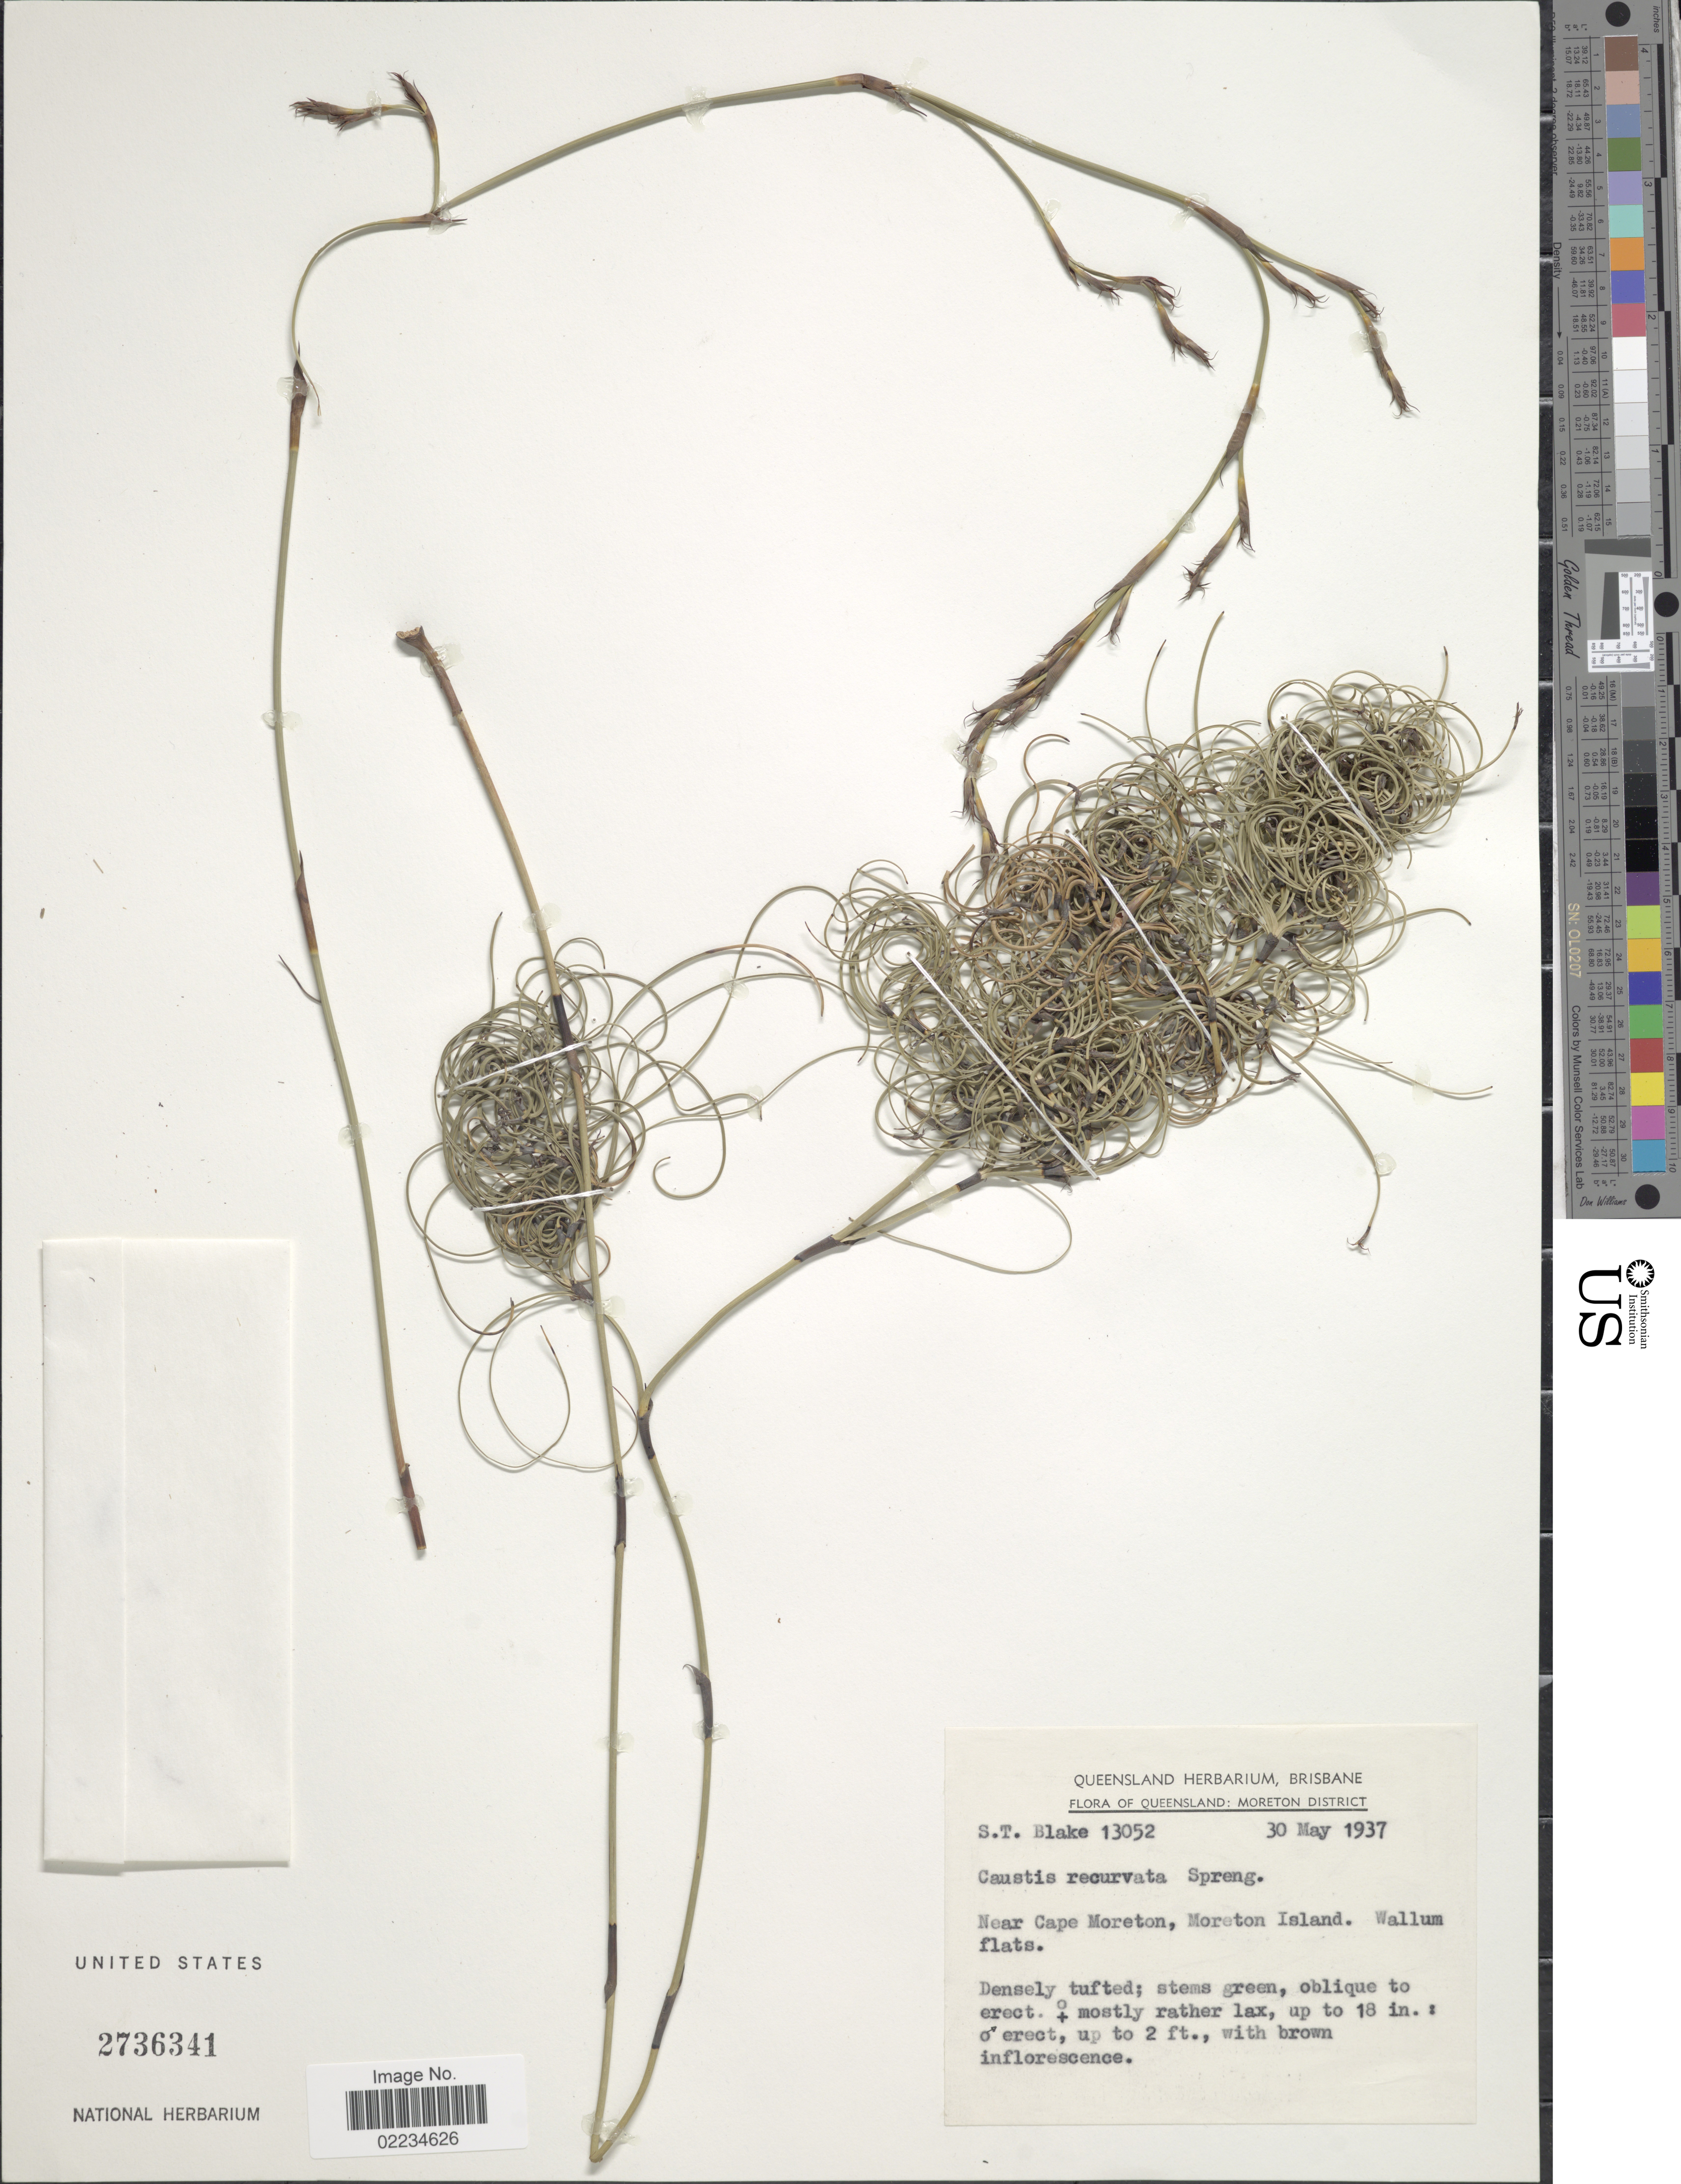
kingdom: Plantae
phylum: Tracheophyta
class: Liliopsida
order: Poales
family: Cyperaceae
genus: Caustis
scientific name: Caustis recurvata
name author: Spreng.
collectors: S. T. Blake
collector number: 13052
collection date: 1937-05-30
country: Australia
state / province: Queensland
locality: Moreton District, Near Cape Moreton, Moreton Island. Wallum flats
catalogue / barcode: US 2736341